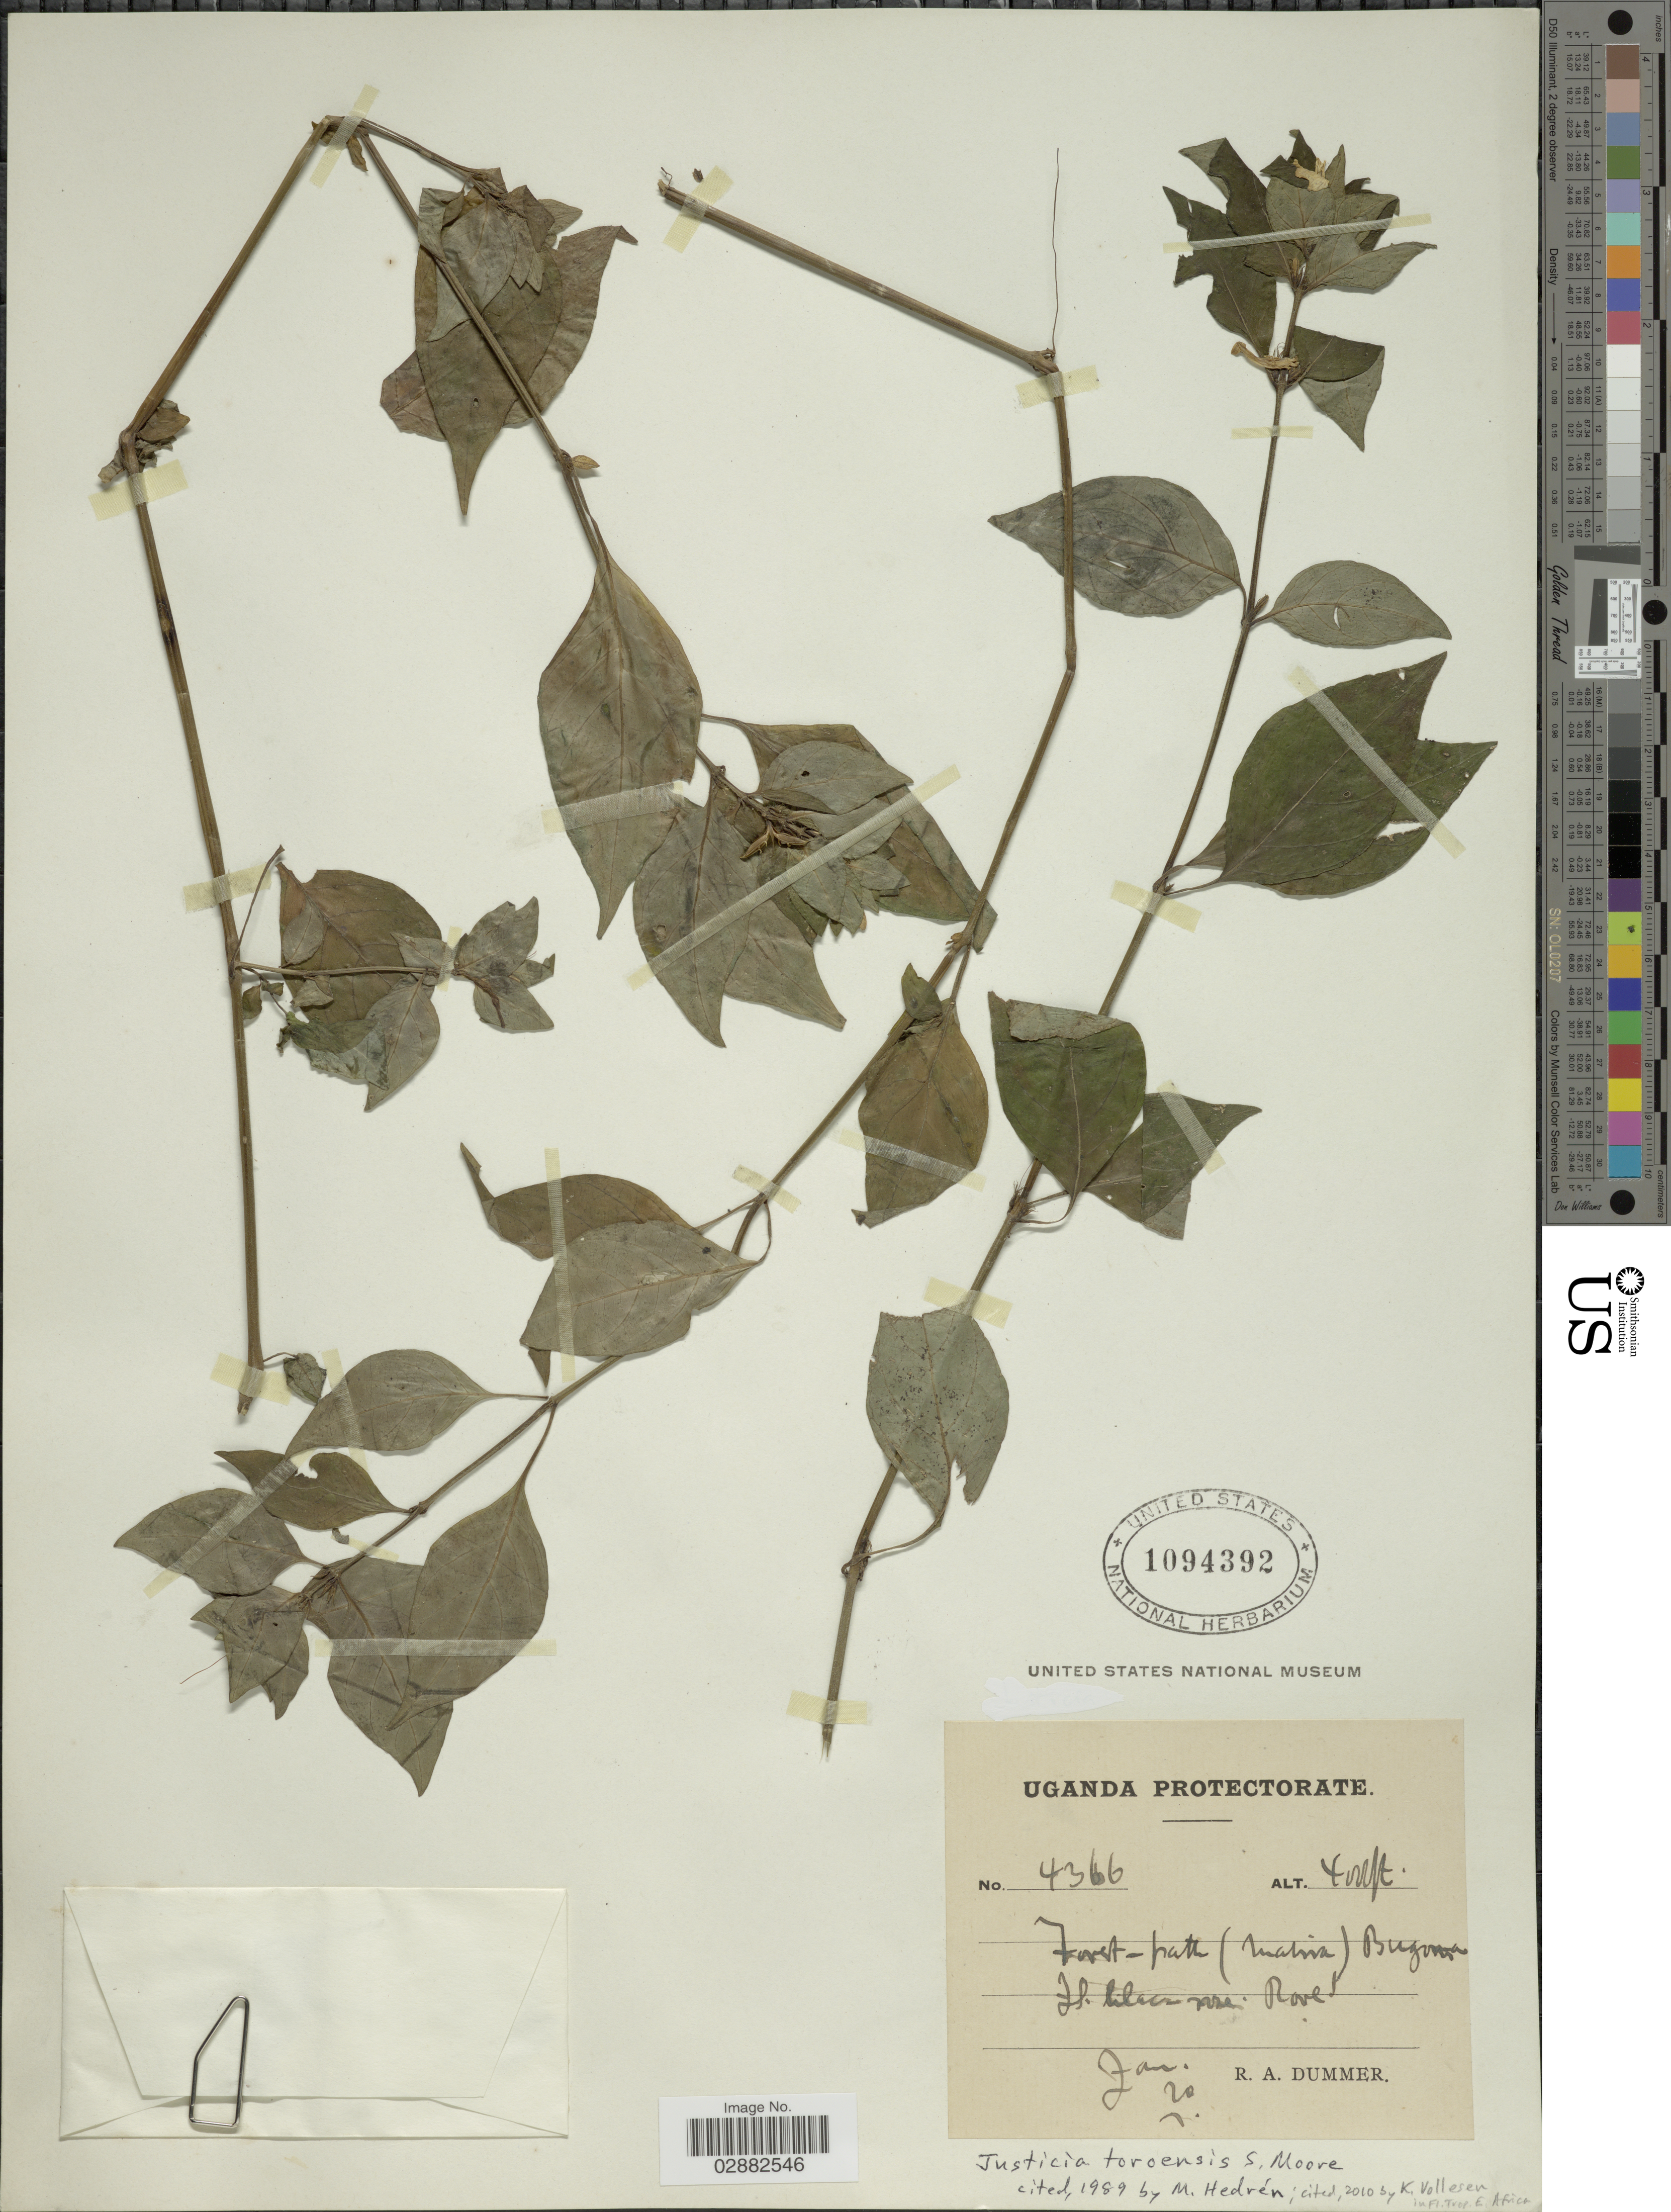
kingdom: Plantae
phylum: Tracheophyta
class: Magnoliopsida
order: Lamiales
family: Acanthaceae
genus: Justicia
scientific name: Justicia toroensis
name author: S. Moore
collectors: R. Dümmer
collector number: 4366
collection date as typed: Transcribed d/m/y: /1/20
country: Uganda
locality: Uganda Protectorate, (Mabira), Bugoma.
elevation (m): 1219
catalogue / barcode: US 1094392